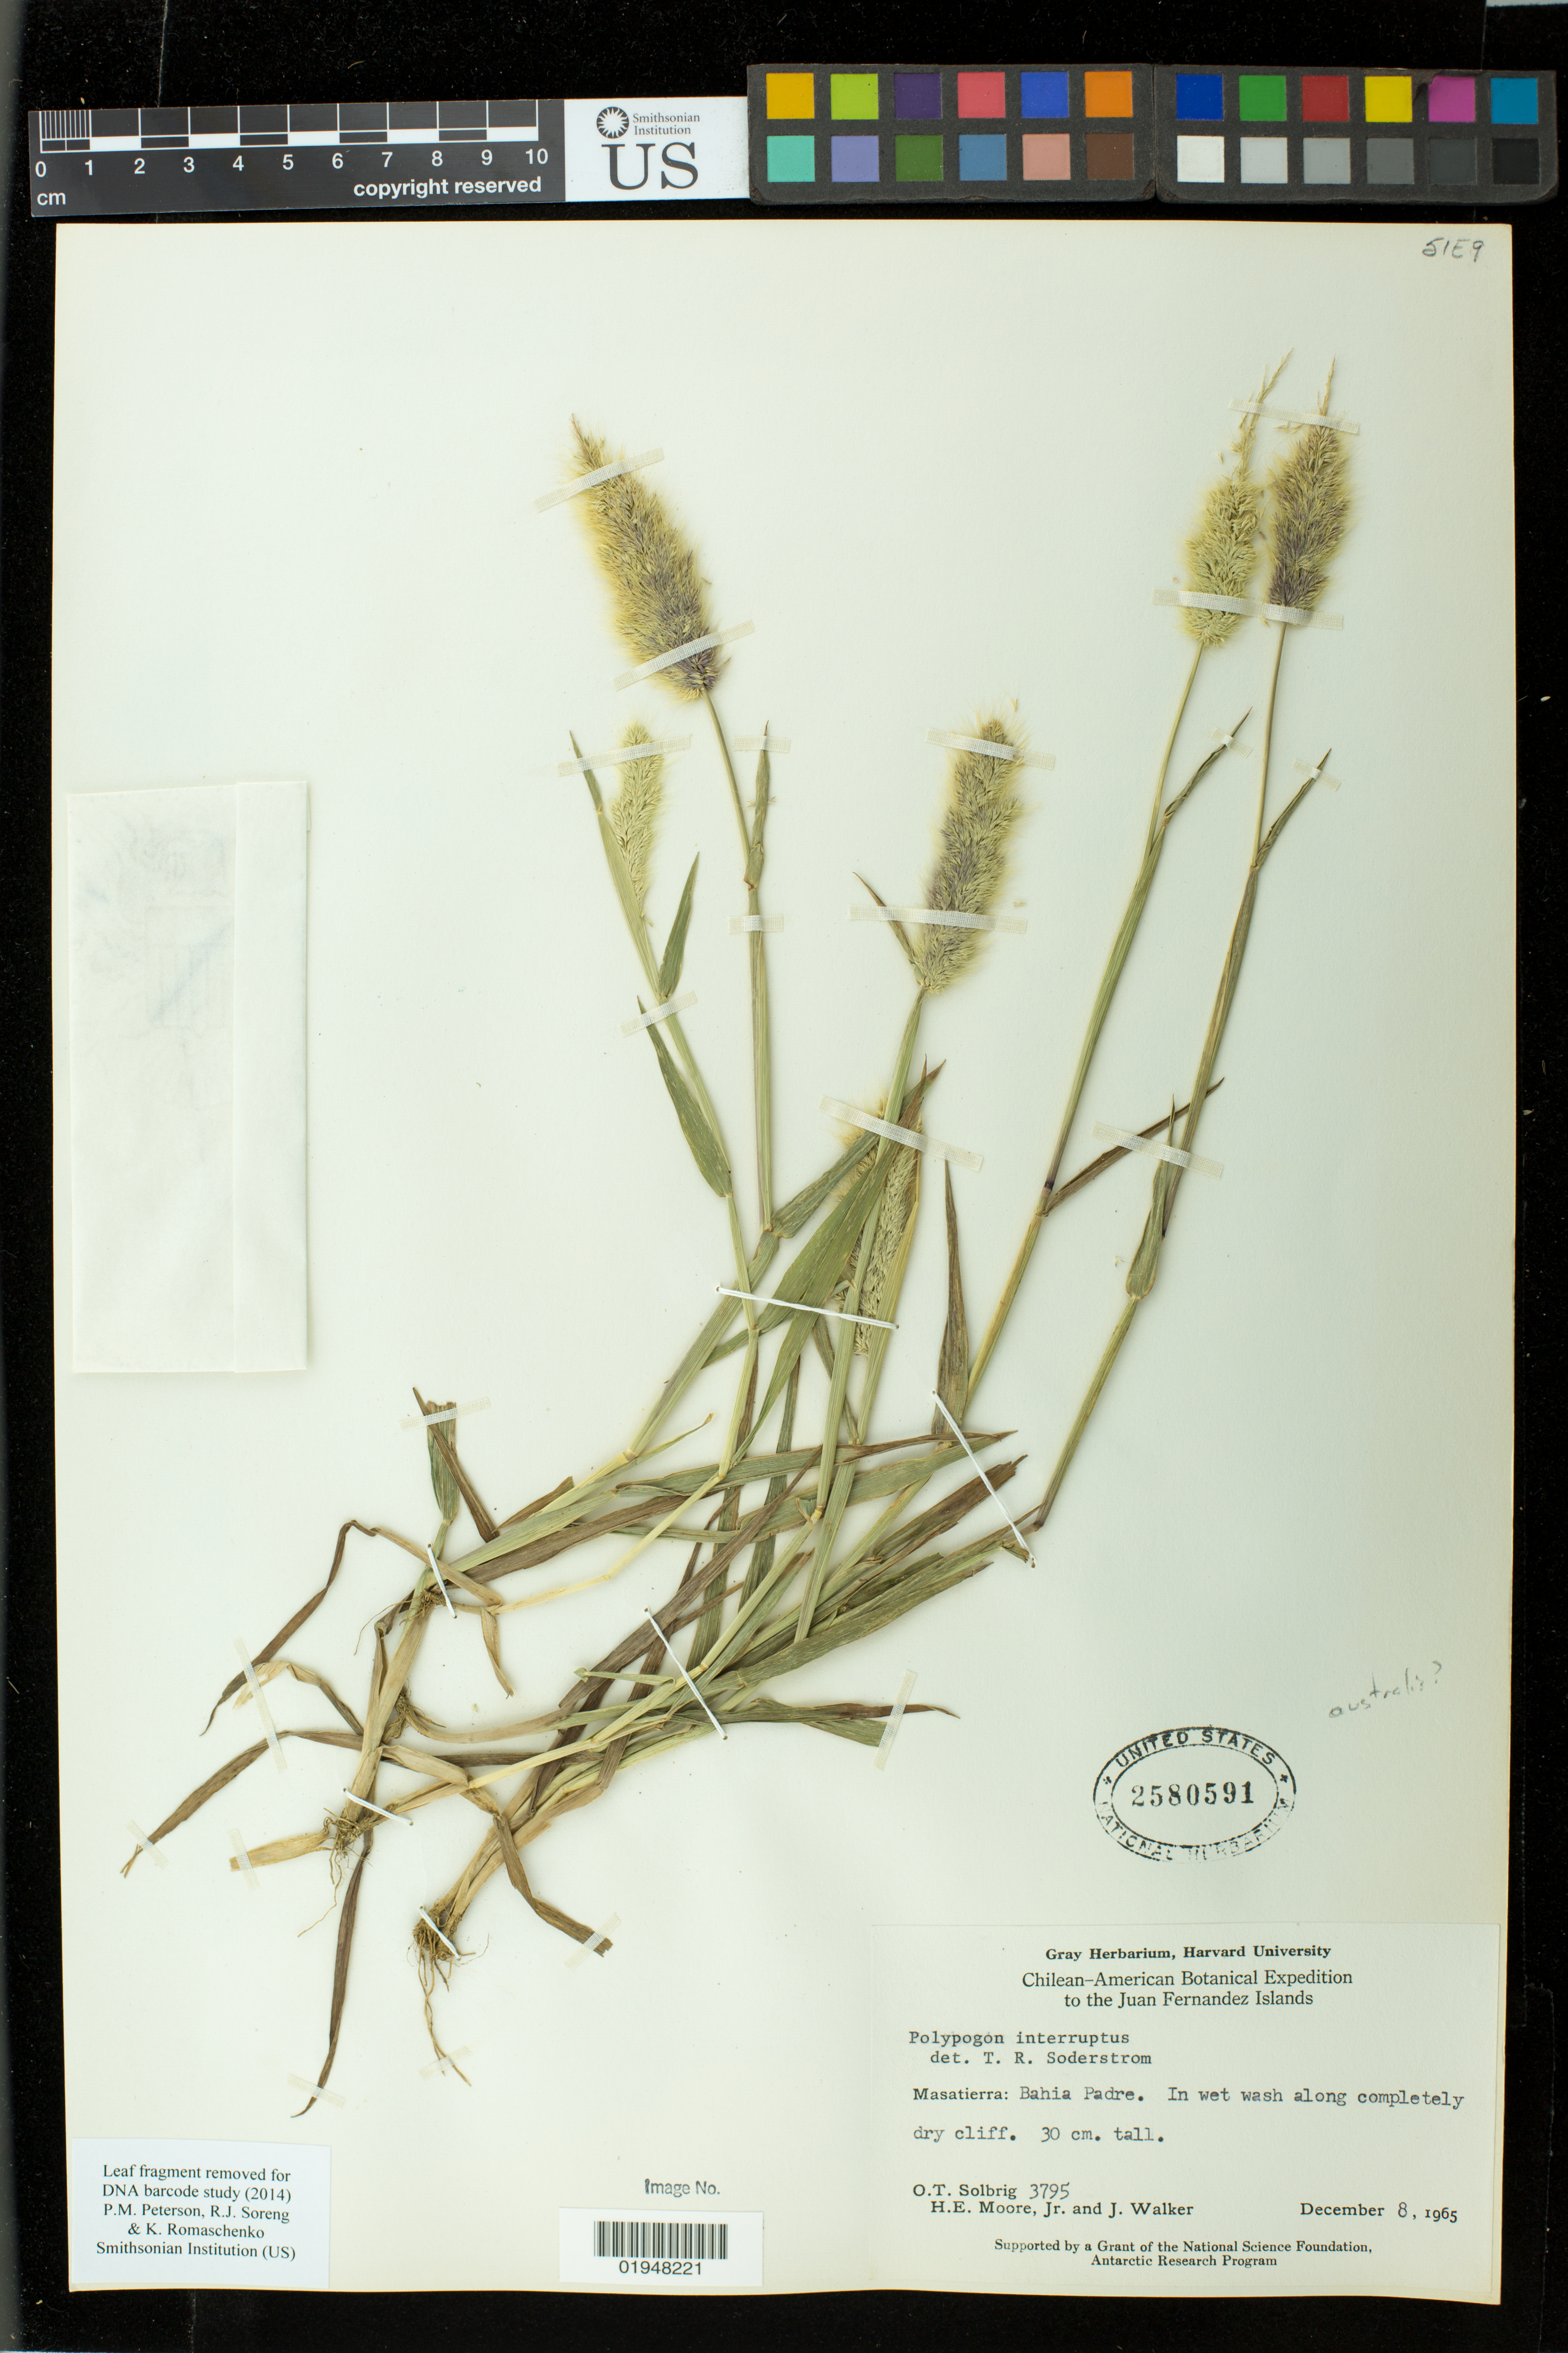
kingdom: Plantae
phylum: Tracheophyta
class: Liliopsida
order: Poales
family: Poaceae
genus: Polypogon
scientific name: Polypogon interruptus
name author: Kunth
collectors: O. T. Solbrig, H. E. Moore & J. Walker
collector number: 3795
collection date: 1965-12-08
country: Chile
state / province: Valparaíso (V)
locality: Juan Fernandez Islands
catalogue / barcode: US 2580591